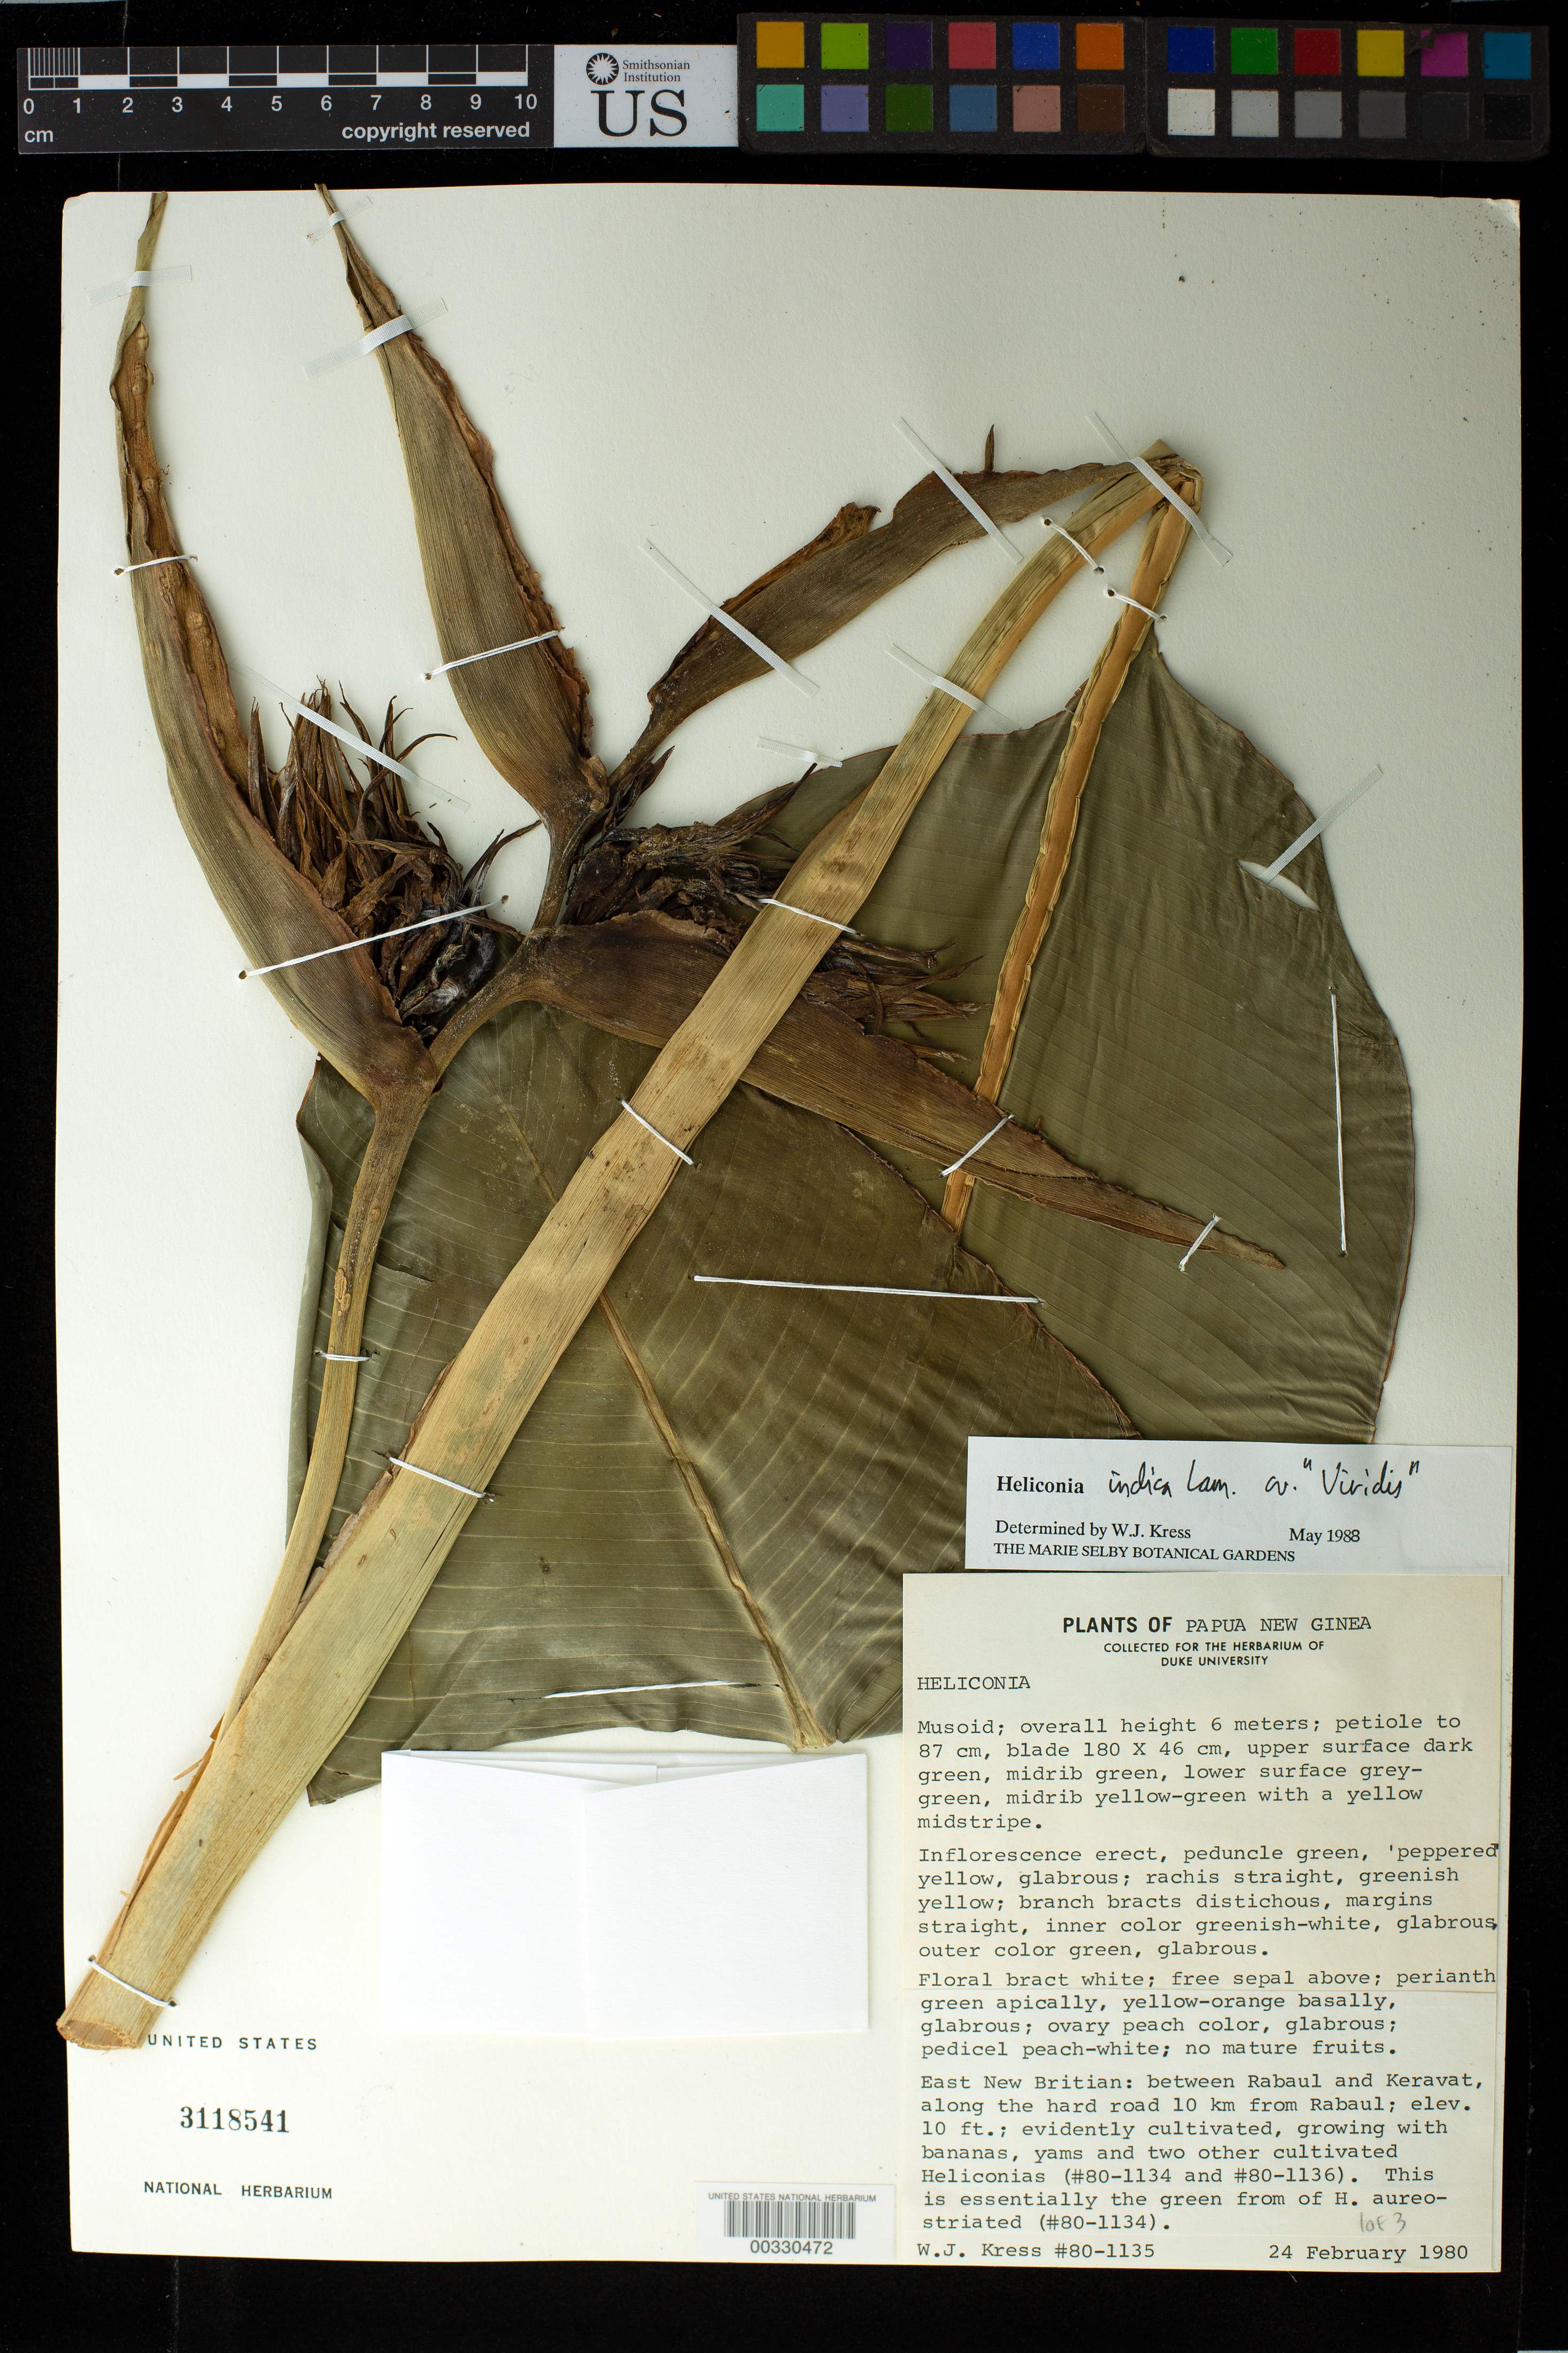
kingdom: Plantae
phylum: Tracheophyta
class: Liliopsida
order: Zingiberales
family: Heliconiaceae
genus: Heliconia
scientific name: Heliconia indica 'Viridis'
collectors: W. J. Kress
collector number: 80-1135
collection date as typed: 24 Feb 1980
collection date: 1980-02-24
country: Papua New Guinea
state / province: East New Britain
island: New Britain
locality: Between rabaul and keravat, along the hard road 10 km from rabaul. bismark archipelago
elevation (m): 3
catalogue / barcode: US 3118541